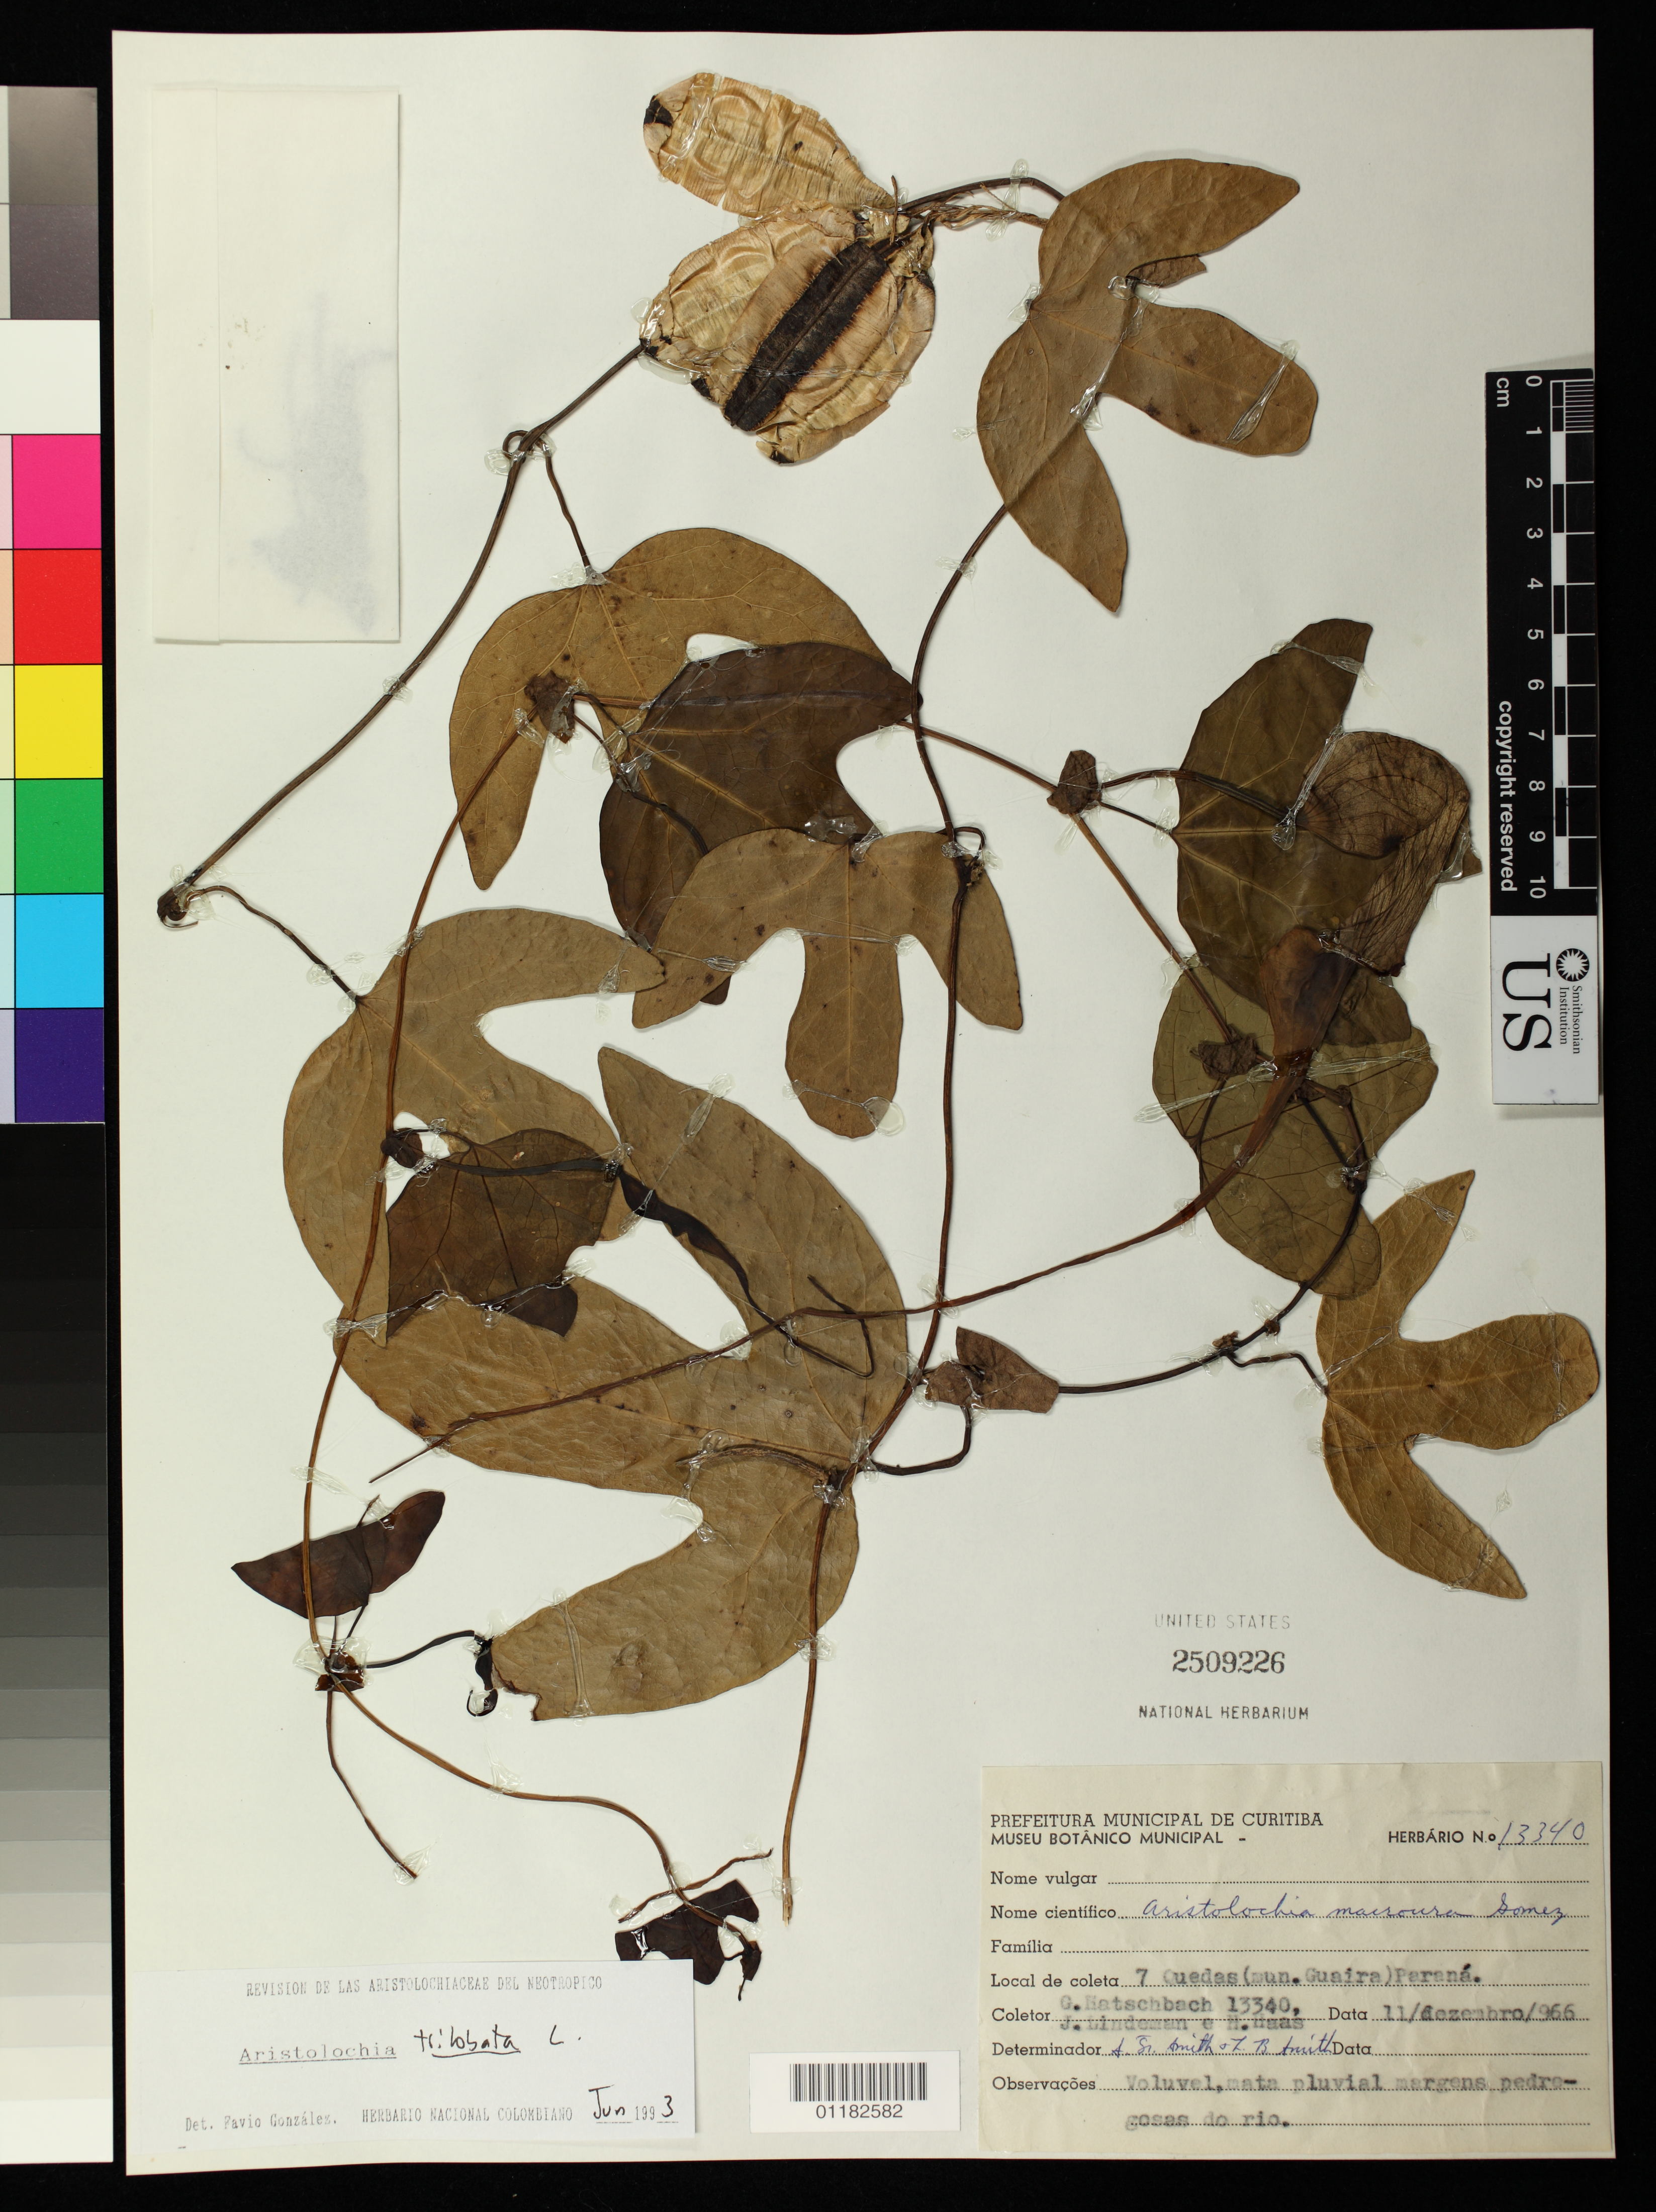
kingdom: Plantae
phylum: Tracheophyta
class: Magnoliopsida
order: Piperales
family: Aristolochiaceae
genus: Aristolochia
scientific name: Aristolochia trilobata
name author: L.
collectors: G. Hatschbach, J. C. Lindeman & H. Haas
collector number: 13340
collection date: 1966-12-11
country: Brazil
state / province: Paraná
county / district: Guaira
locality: Municipality: Guaira, 7 Quedas.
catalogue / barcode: US 2509226